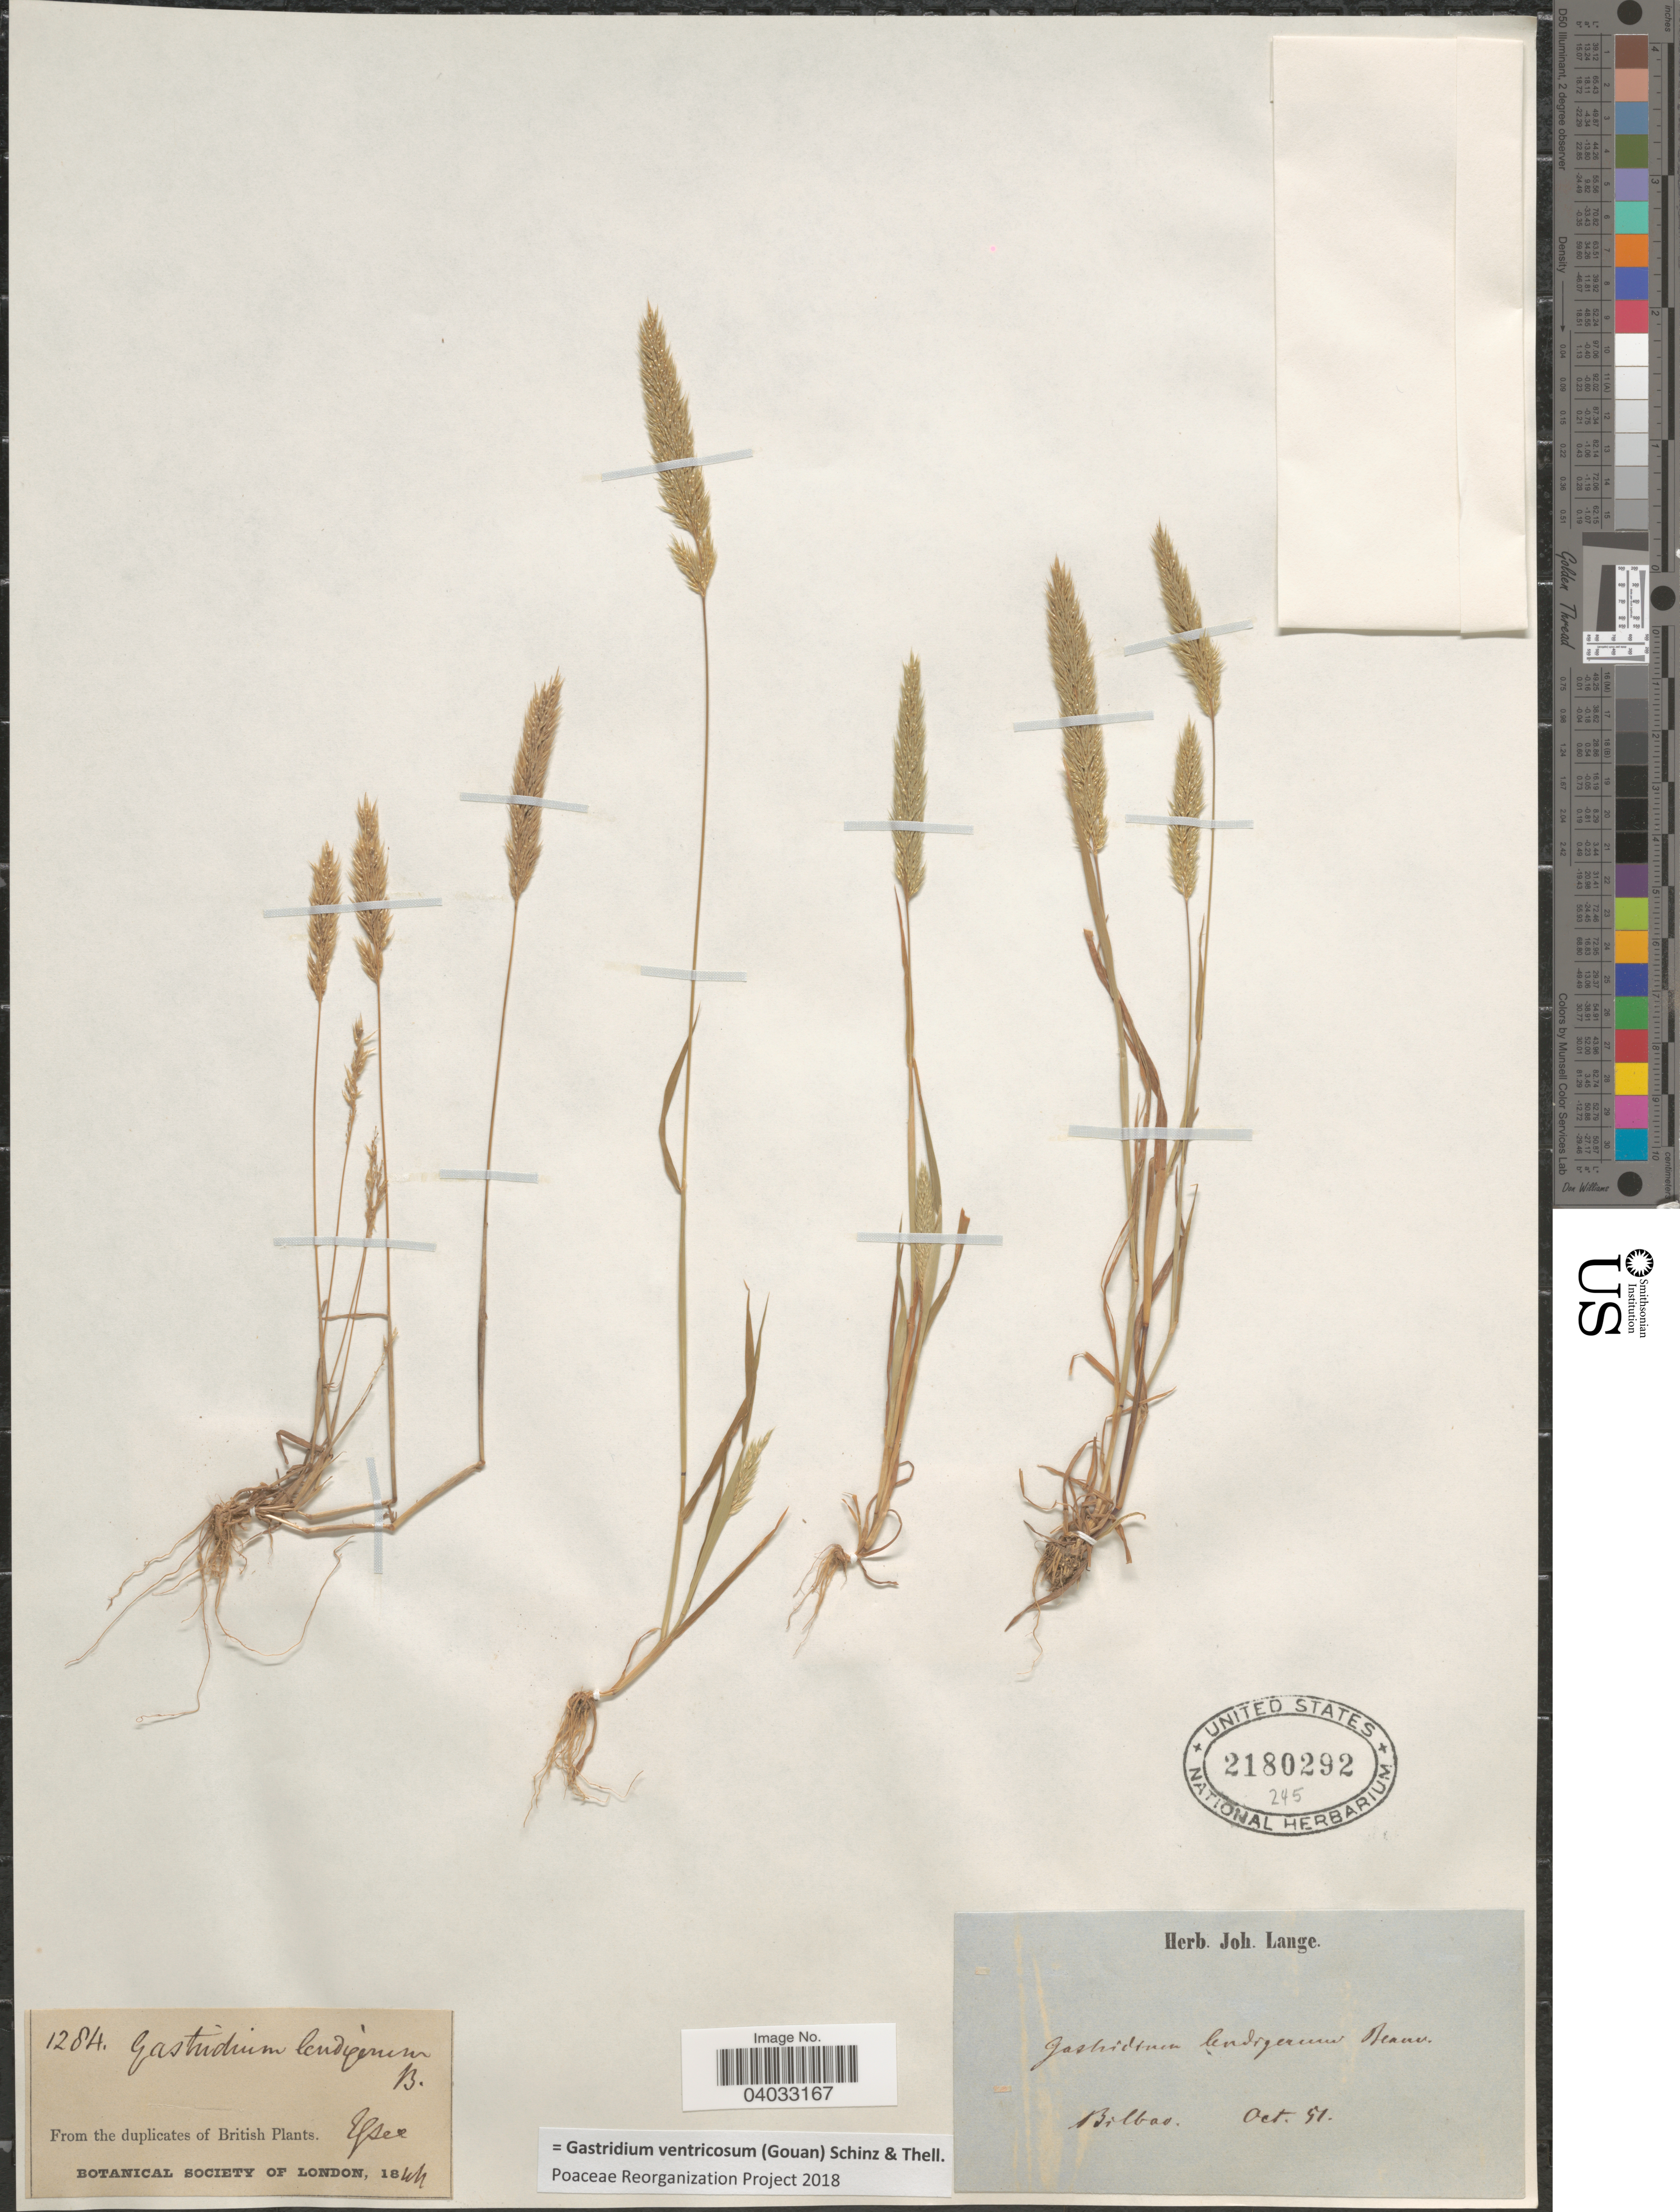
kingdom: Plantae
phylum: Tracheophyta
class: Liliopsida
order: Poales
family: Poaceae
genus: Gastridium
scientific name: Gastridium ventricosum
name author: (Gouan) Schinz & Thell.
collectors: ex herb. Joh. Lange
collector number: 1284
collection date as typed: Transcribed d/m/y: /10/51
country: Spain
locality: Bilbao.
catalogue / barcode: US 2180292